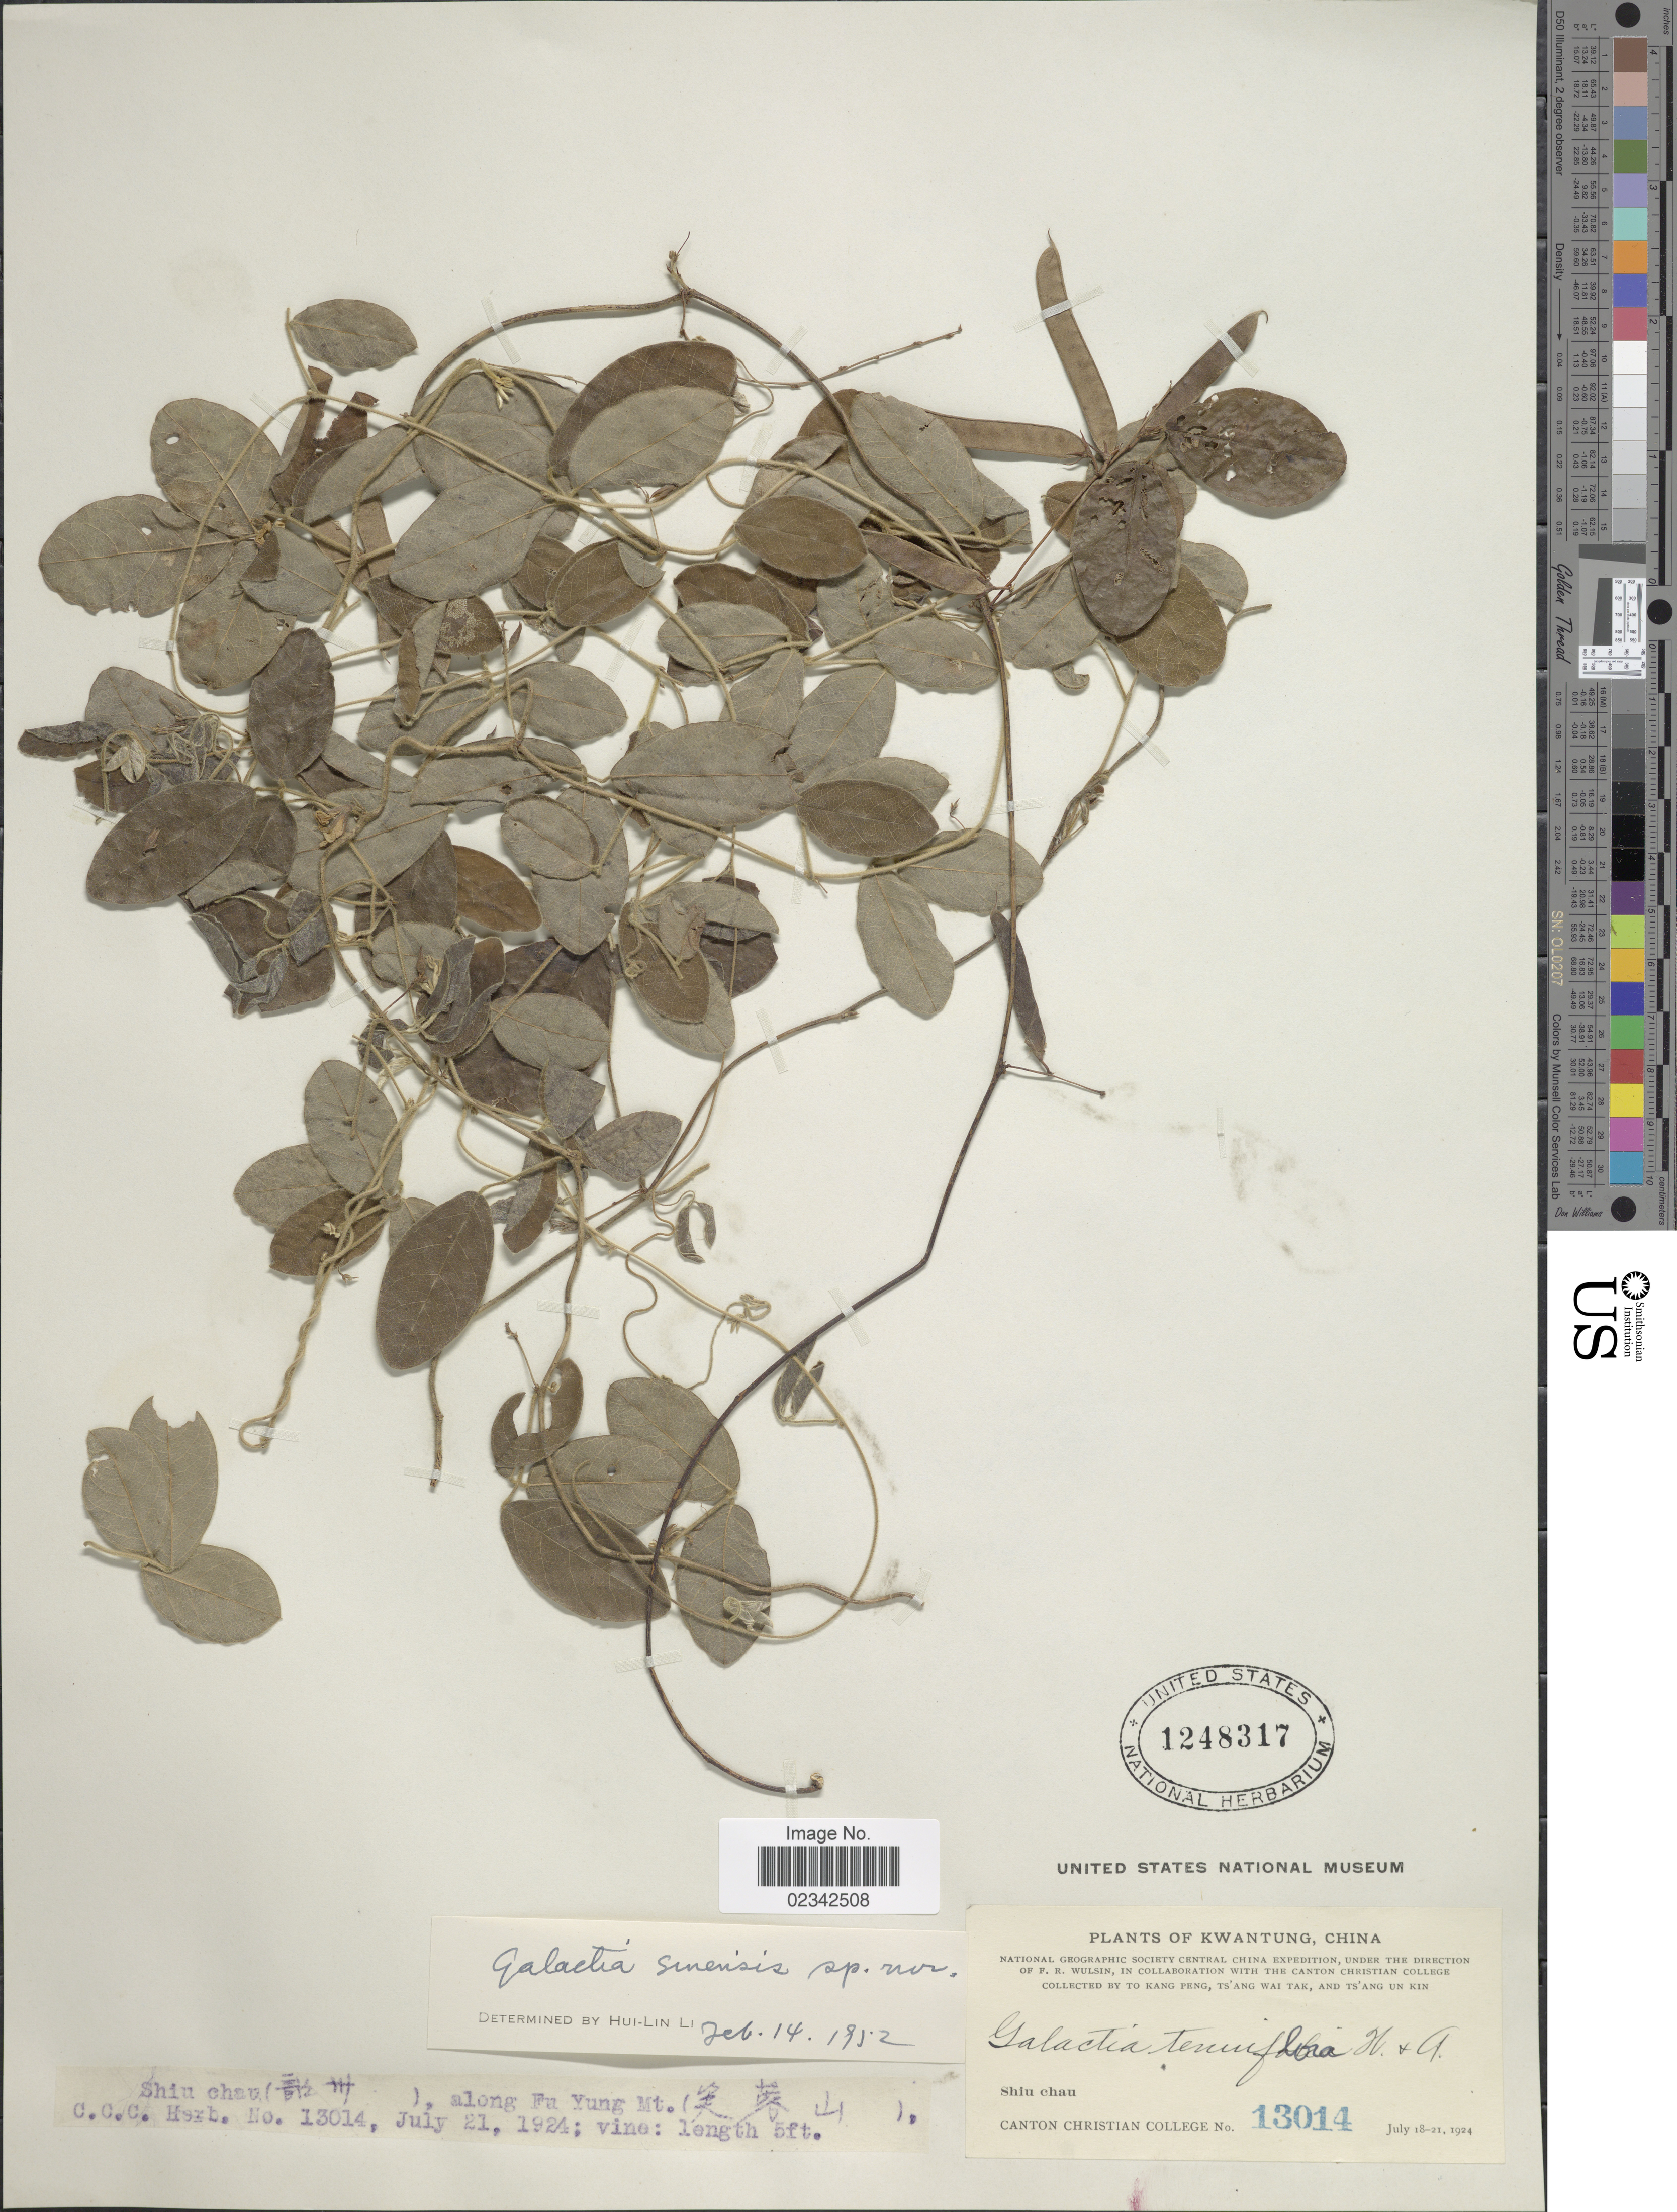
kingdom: Plantae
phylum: Tracheophyta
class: Magnoliopsida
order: Fabales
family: Fabaceae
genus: Galactia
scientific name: Galactia sinensis, sp. nov., ined. 1952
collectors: K. Peng, W. T. Tsang & Ts' Ang Un Kin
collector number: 13014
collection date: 1924-07-18/1924-07-21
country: China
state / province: Guangdong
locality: Kwangtung, Shiu chan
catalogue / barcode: US 1248317